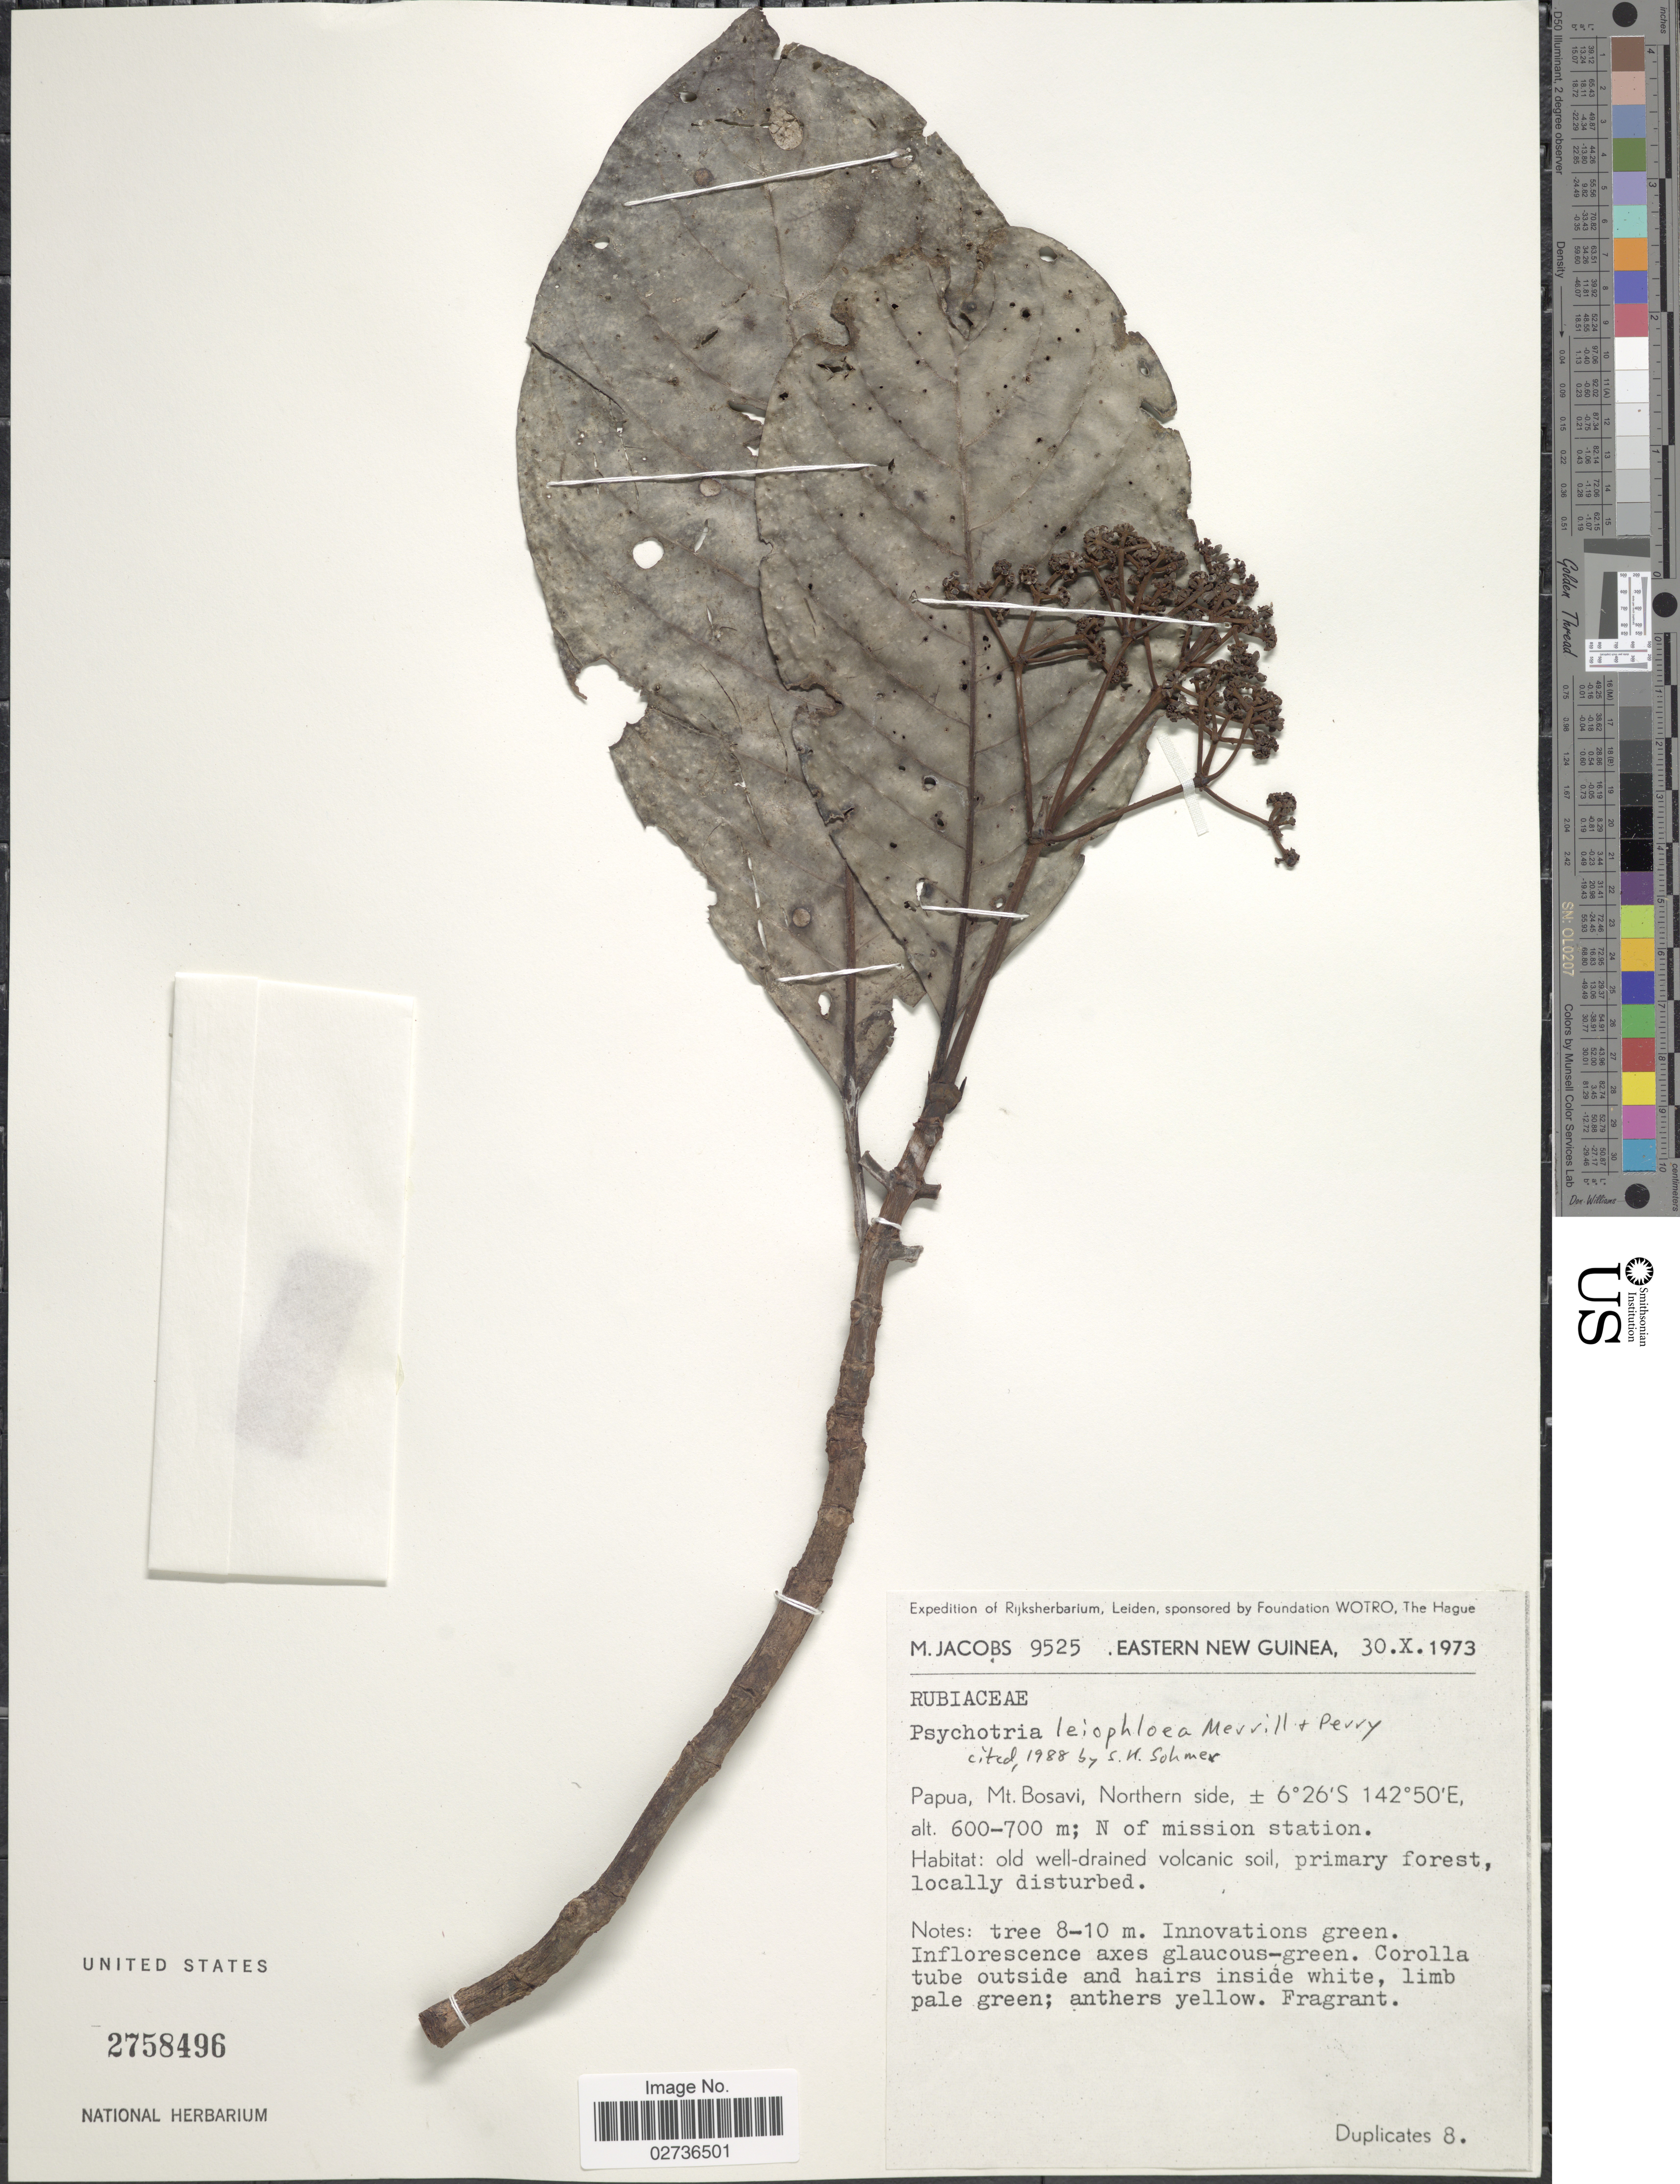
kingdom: Plantae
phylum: Tracheophyta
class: Magnoliopsida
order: Gentianales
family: Rubiaceae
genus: Psychotria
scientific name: Psychotria leiophloea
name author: Merr. & L.M. Perry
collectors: M. Jacobs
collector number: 9525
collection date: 1973-10-30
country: Papua New Guinea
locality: Eastern New Guinea, Papua, Mt. Bosavi, Northern side, N of Mission station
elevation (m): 600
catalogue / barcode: US 2758496